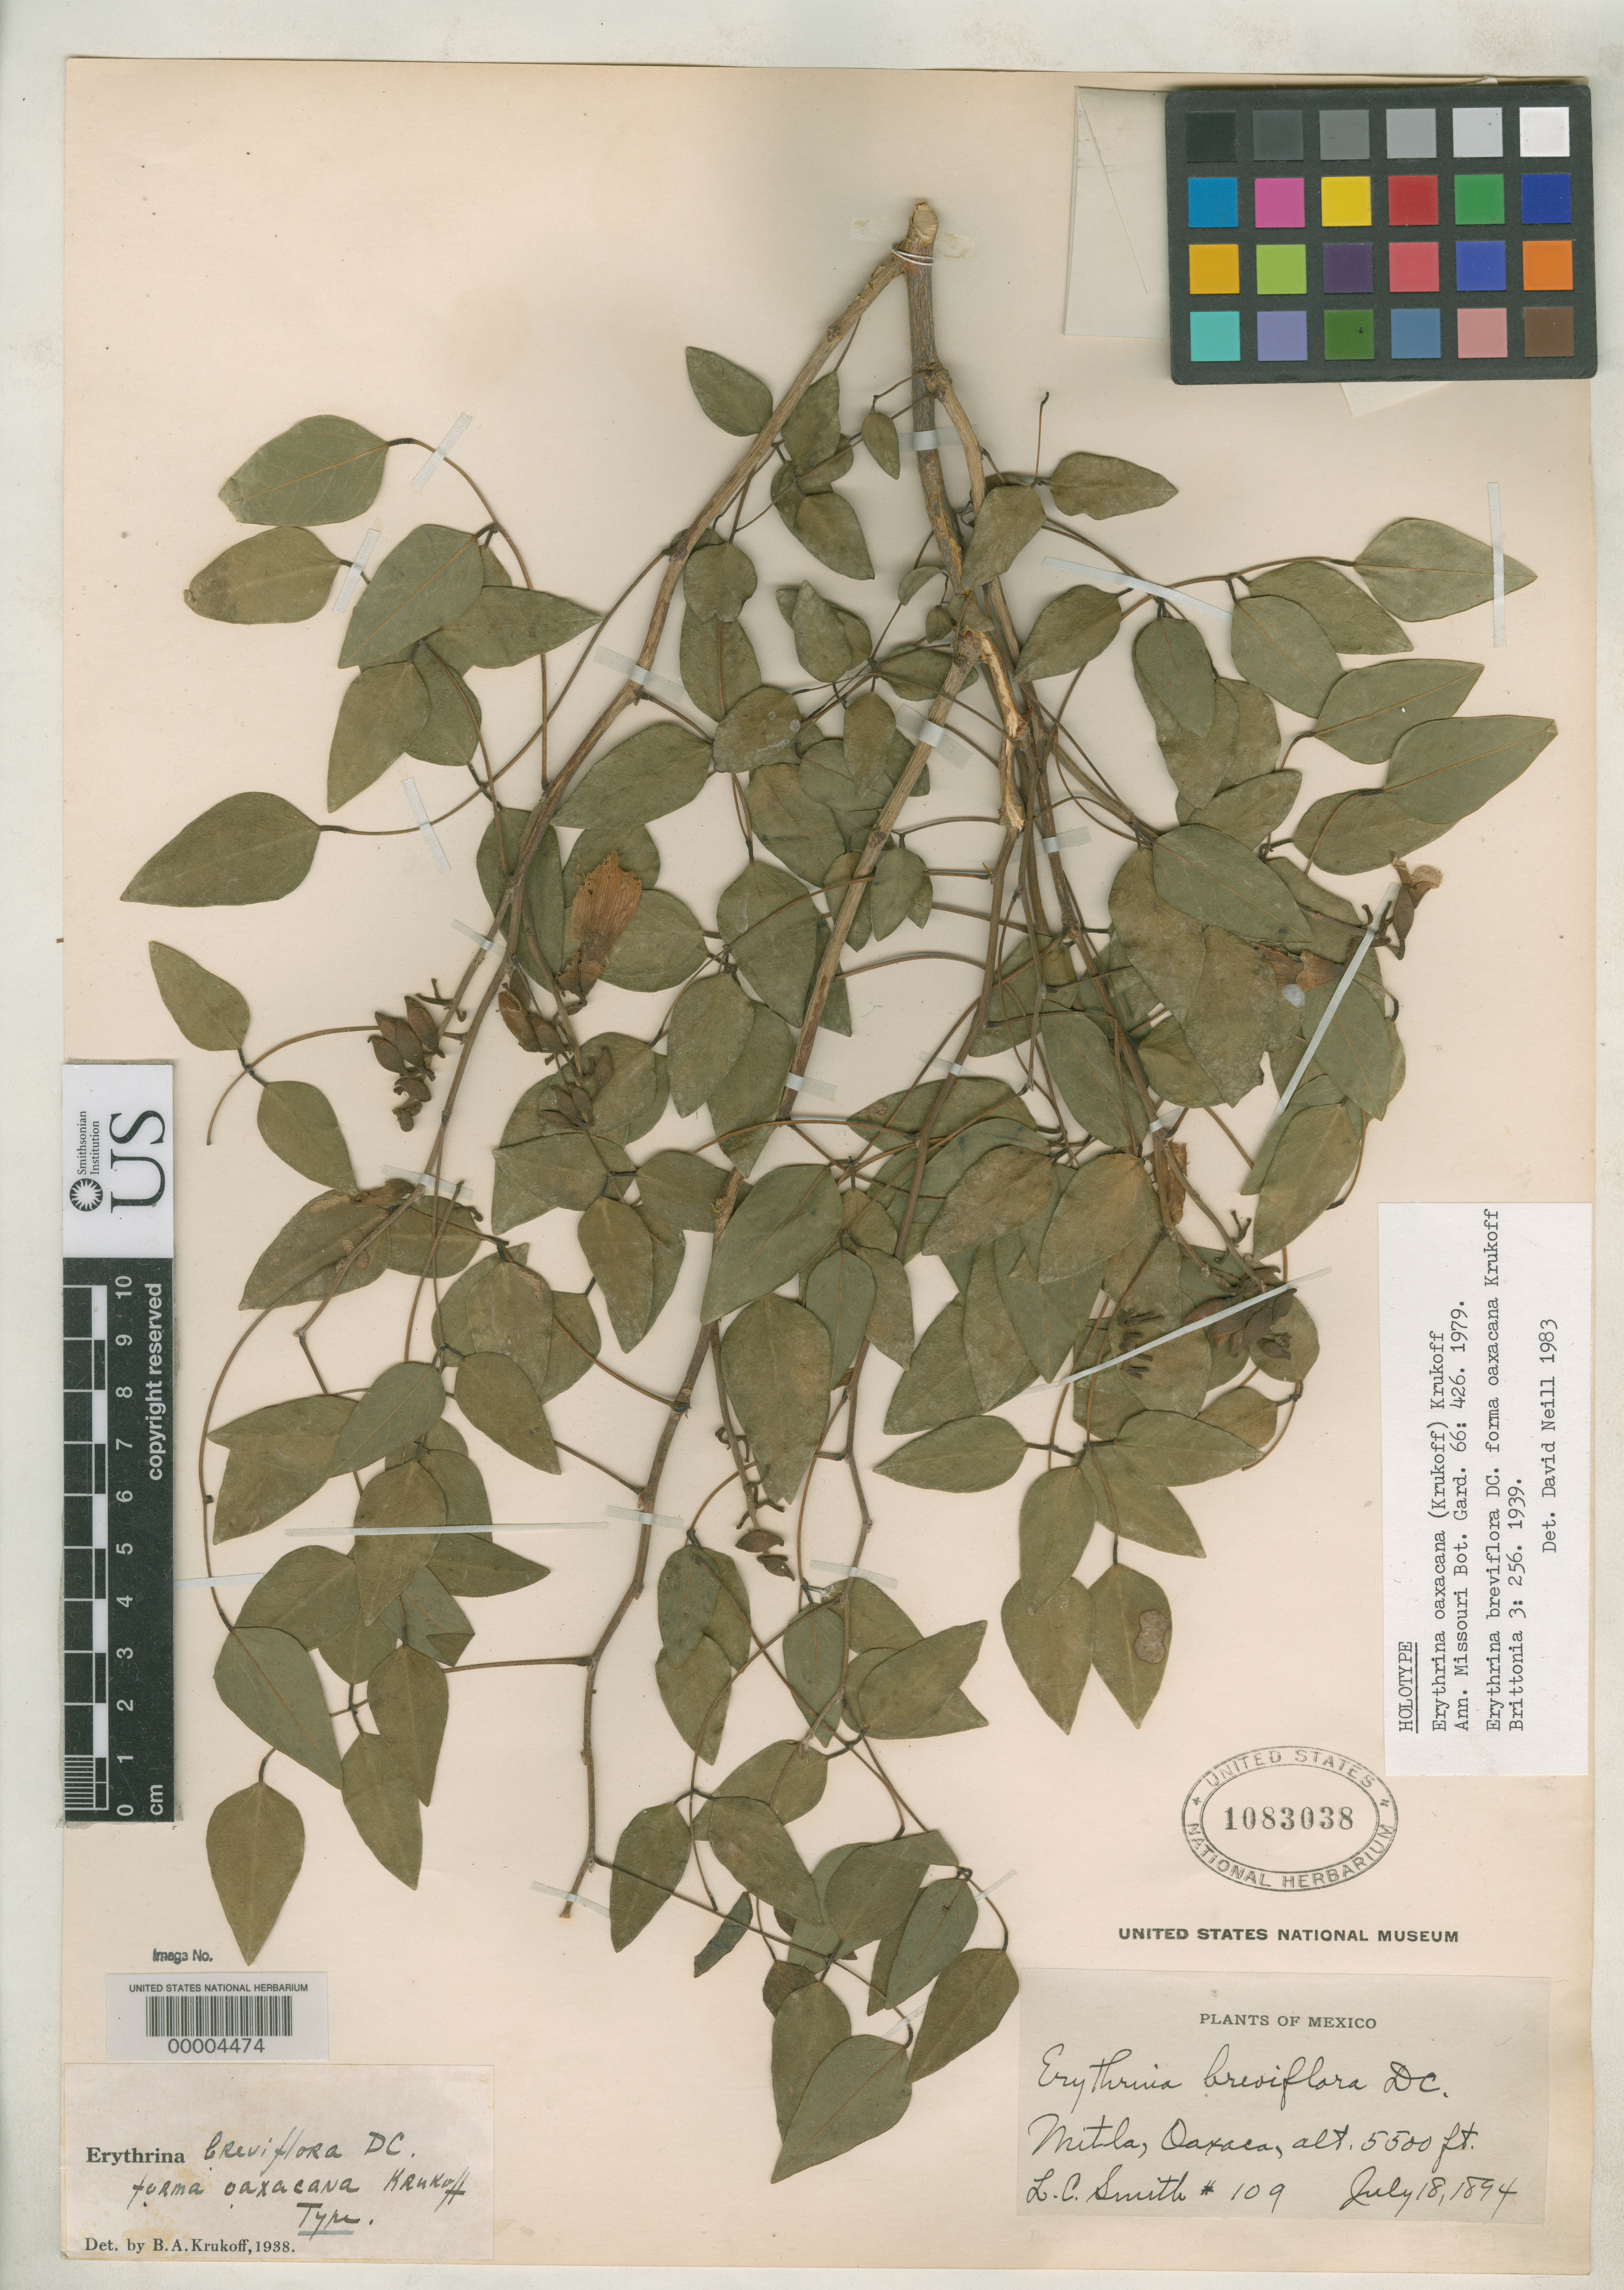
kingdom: Plantae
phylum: Tracheophyta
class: Magnoliopsida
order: Fabales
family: Fabaceae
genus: Erythrina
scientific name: Erythrina breviflora f. oaxacana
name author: Krukoff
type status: Holotype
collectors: L. C. Smith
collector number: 109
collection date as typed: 18 Jul 1894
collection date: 1894-07-18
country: Mexico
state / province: Oaxaca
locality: Mitla.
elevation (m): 1676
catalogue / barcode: US 1083038